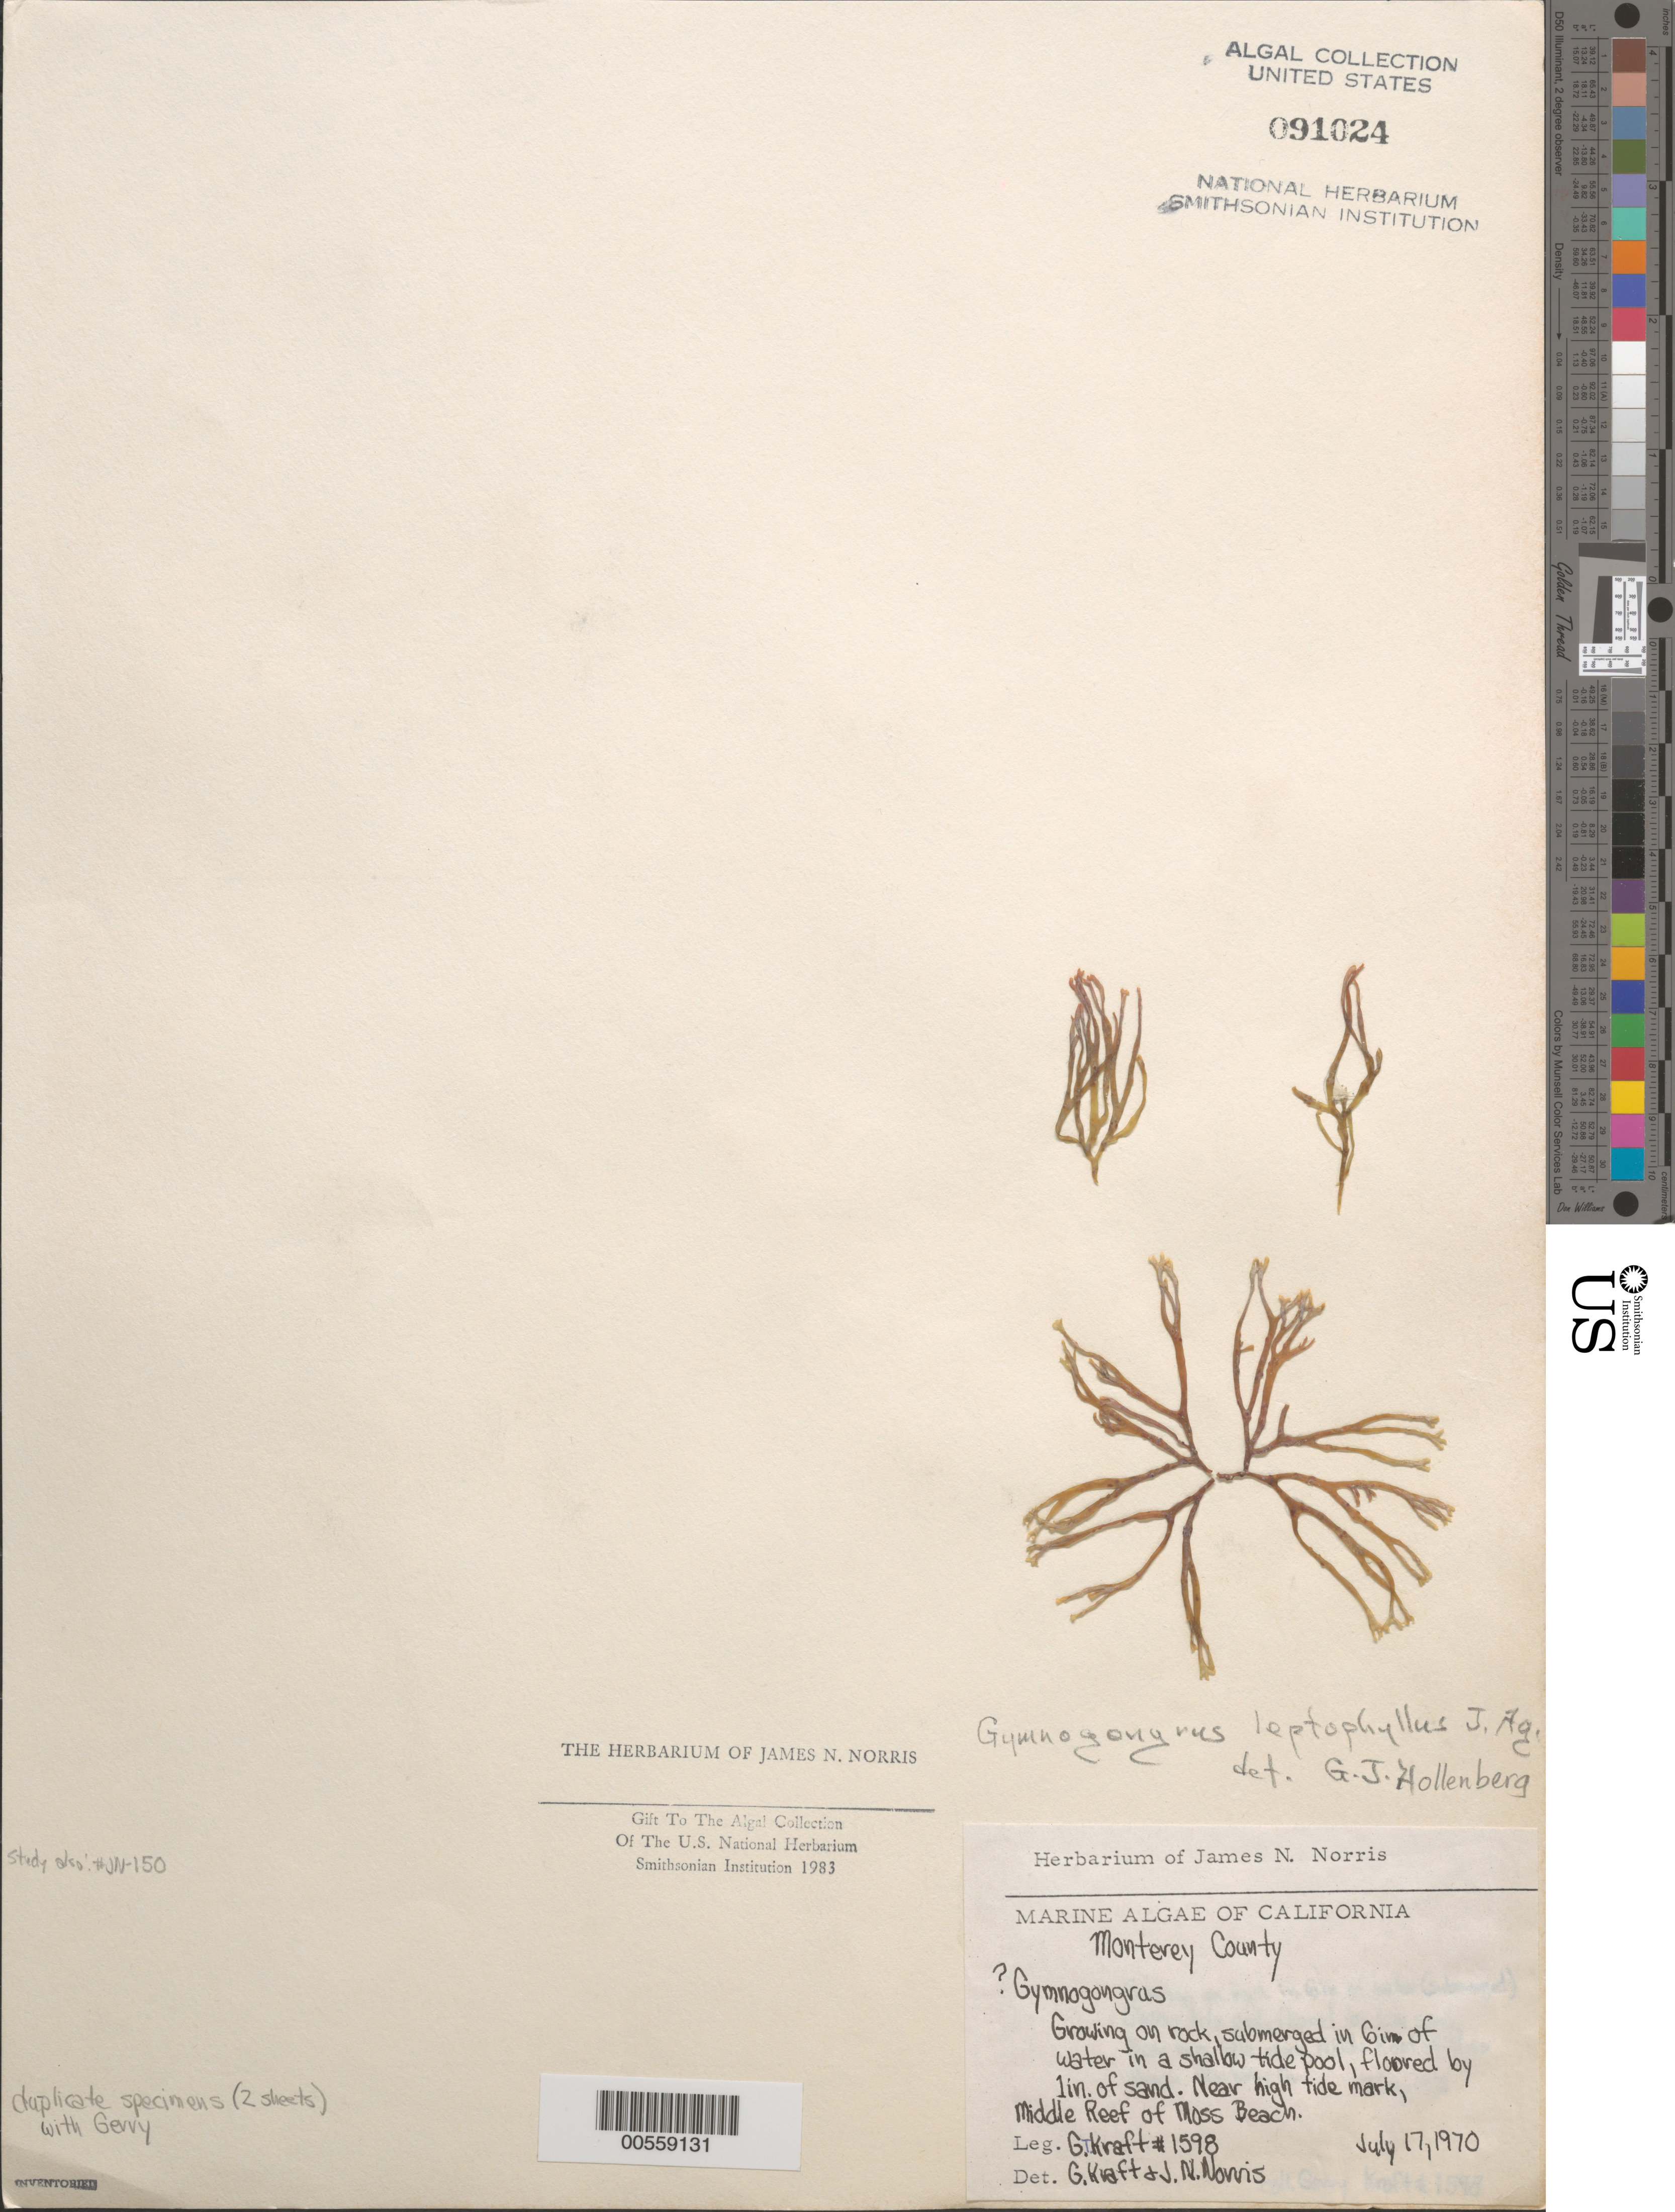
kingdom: Plantae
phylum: Rhodophyta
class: Florideophyceae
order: Gigartinales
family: Phyllophoraceae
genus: Besa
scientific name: Besa leptophylla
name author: (J. Agardh) M.S.Calderon & K.A. Miller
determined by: Algae name updating Project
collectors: G. T. Kraft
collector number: Jn-1598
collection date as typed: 17 Jul 1970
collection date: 1970-07-17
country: United States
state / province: California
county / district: Monterey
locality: Middle Reef of Moss Beach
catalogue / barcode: US 91024